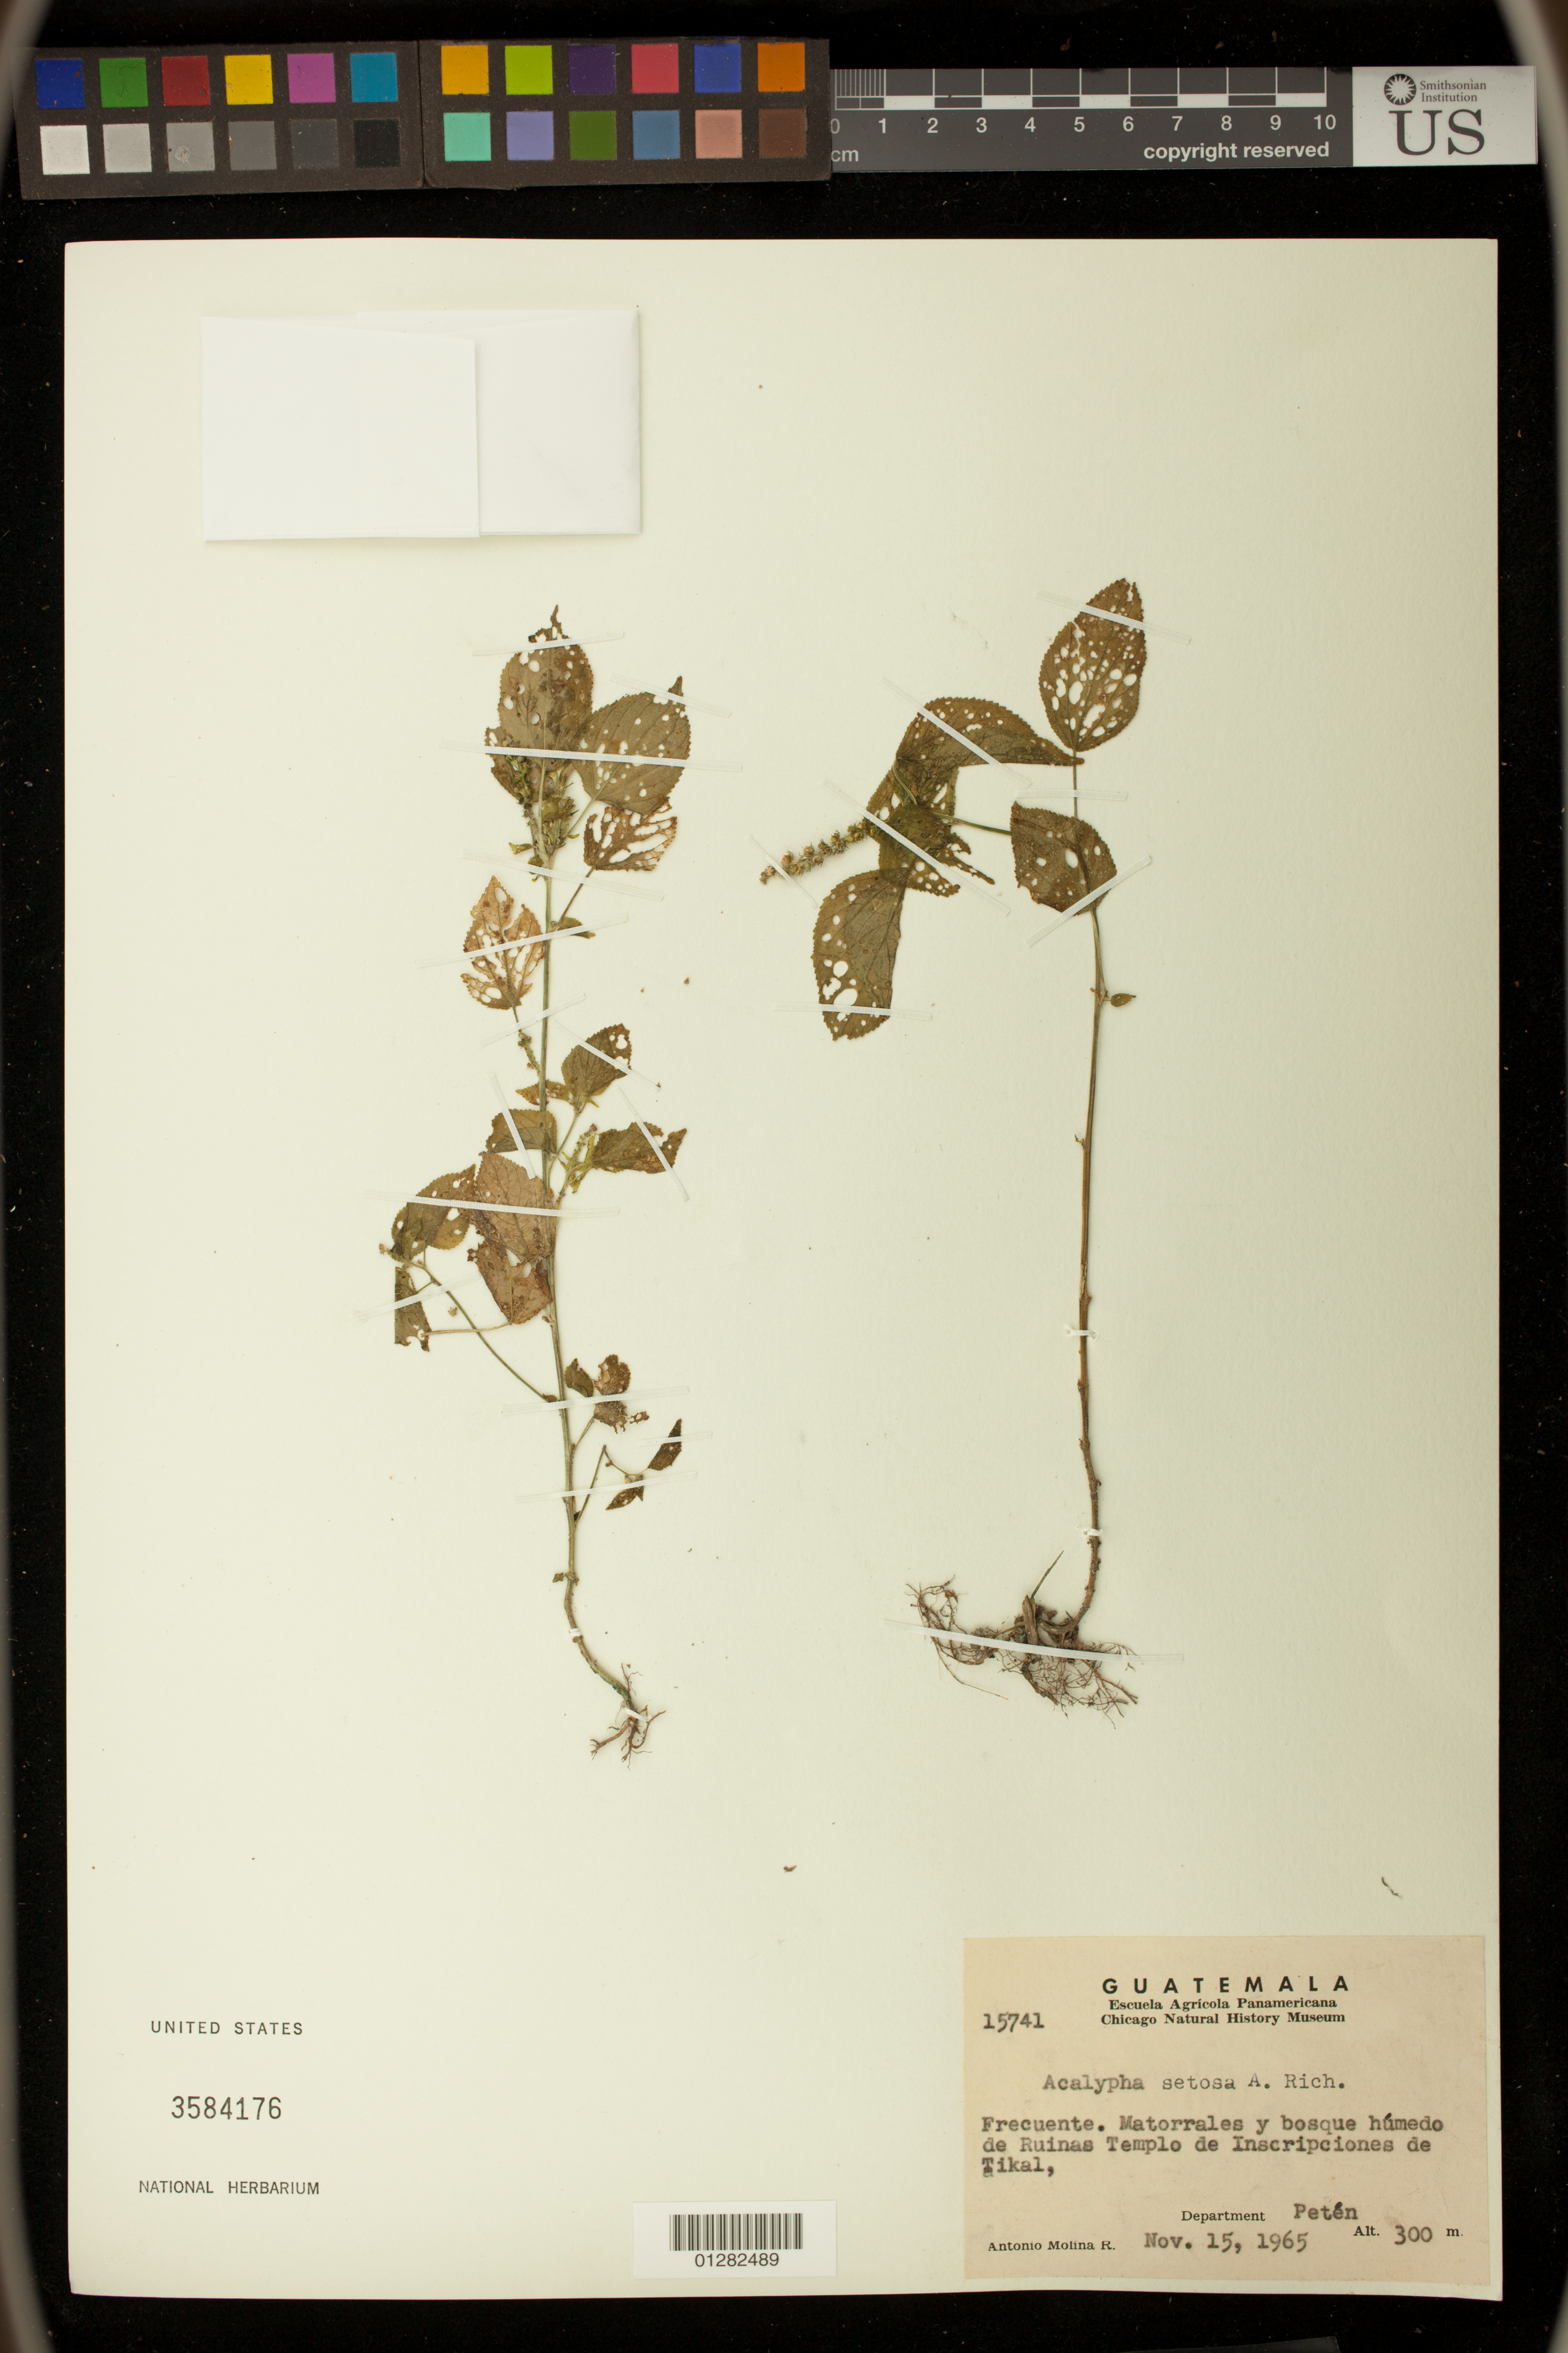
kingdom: Plantae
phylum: Tracheophyta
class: Magnoliopsida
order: Malpighiales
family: Euphorbiaceae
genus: Acalypha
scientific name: Acalypha setosa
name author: A. Rich.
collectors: M. Sousa S.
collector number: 15741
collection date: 1965-11-15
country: Guatemala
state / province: El Petén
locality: Ruinas Templo de Inscripciones de Tikal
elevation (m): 300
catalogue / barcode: US 3584176